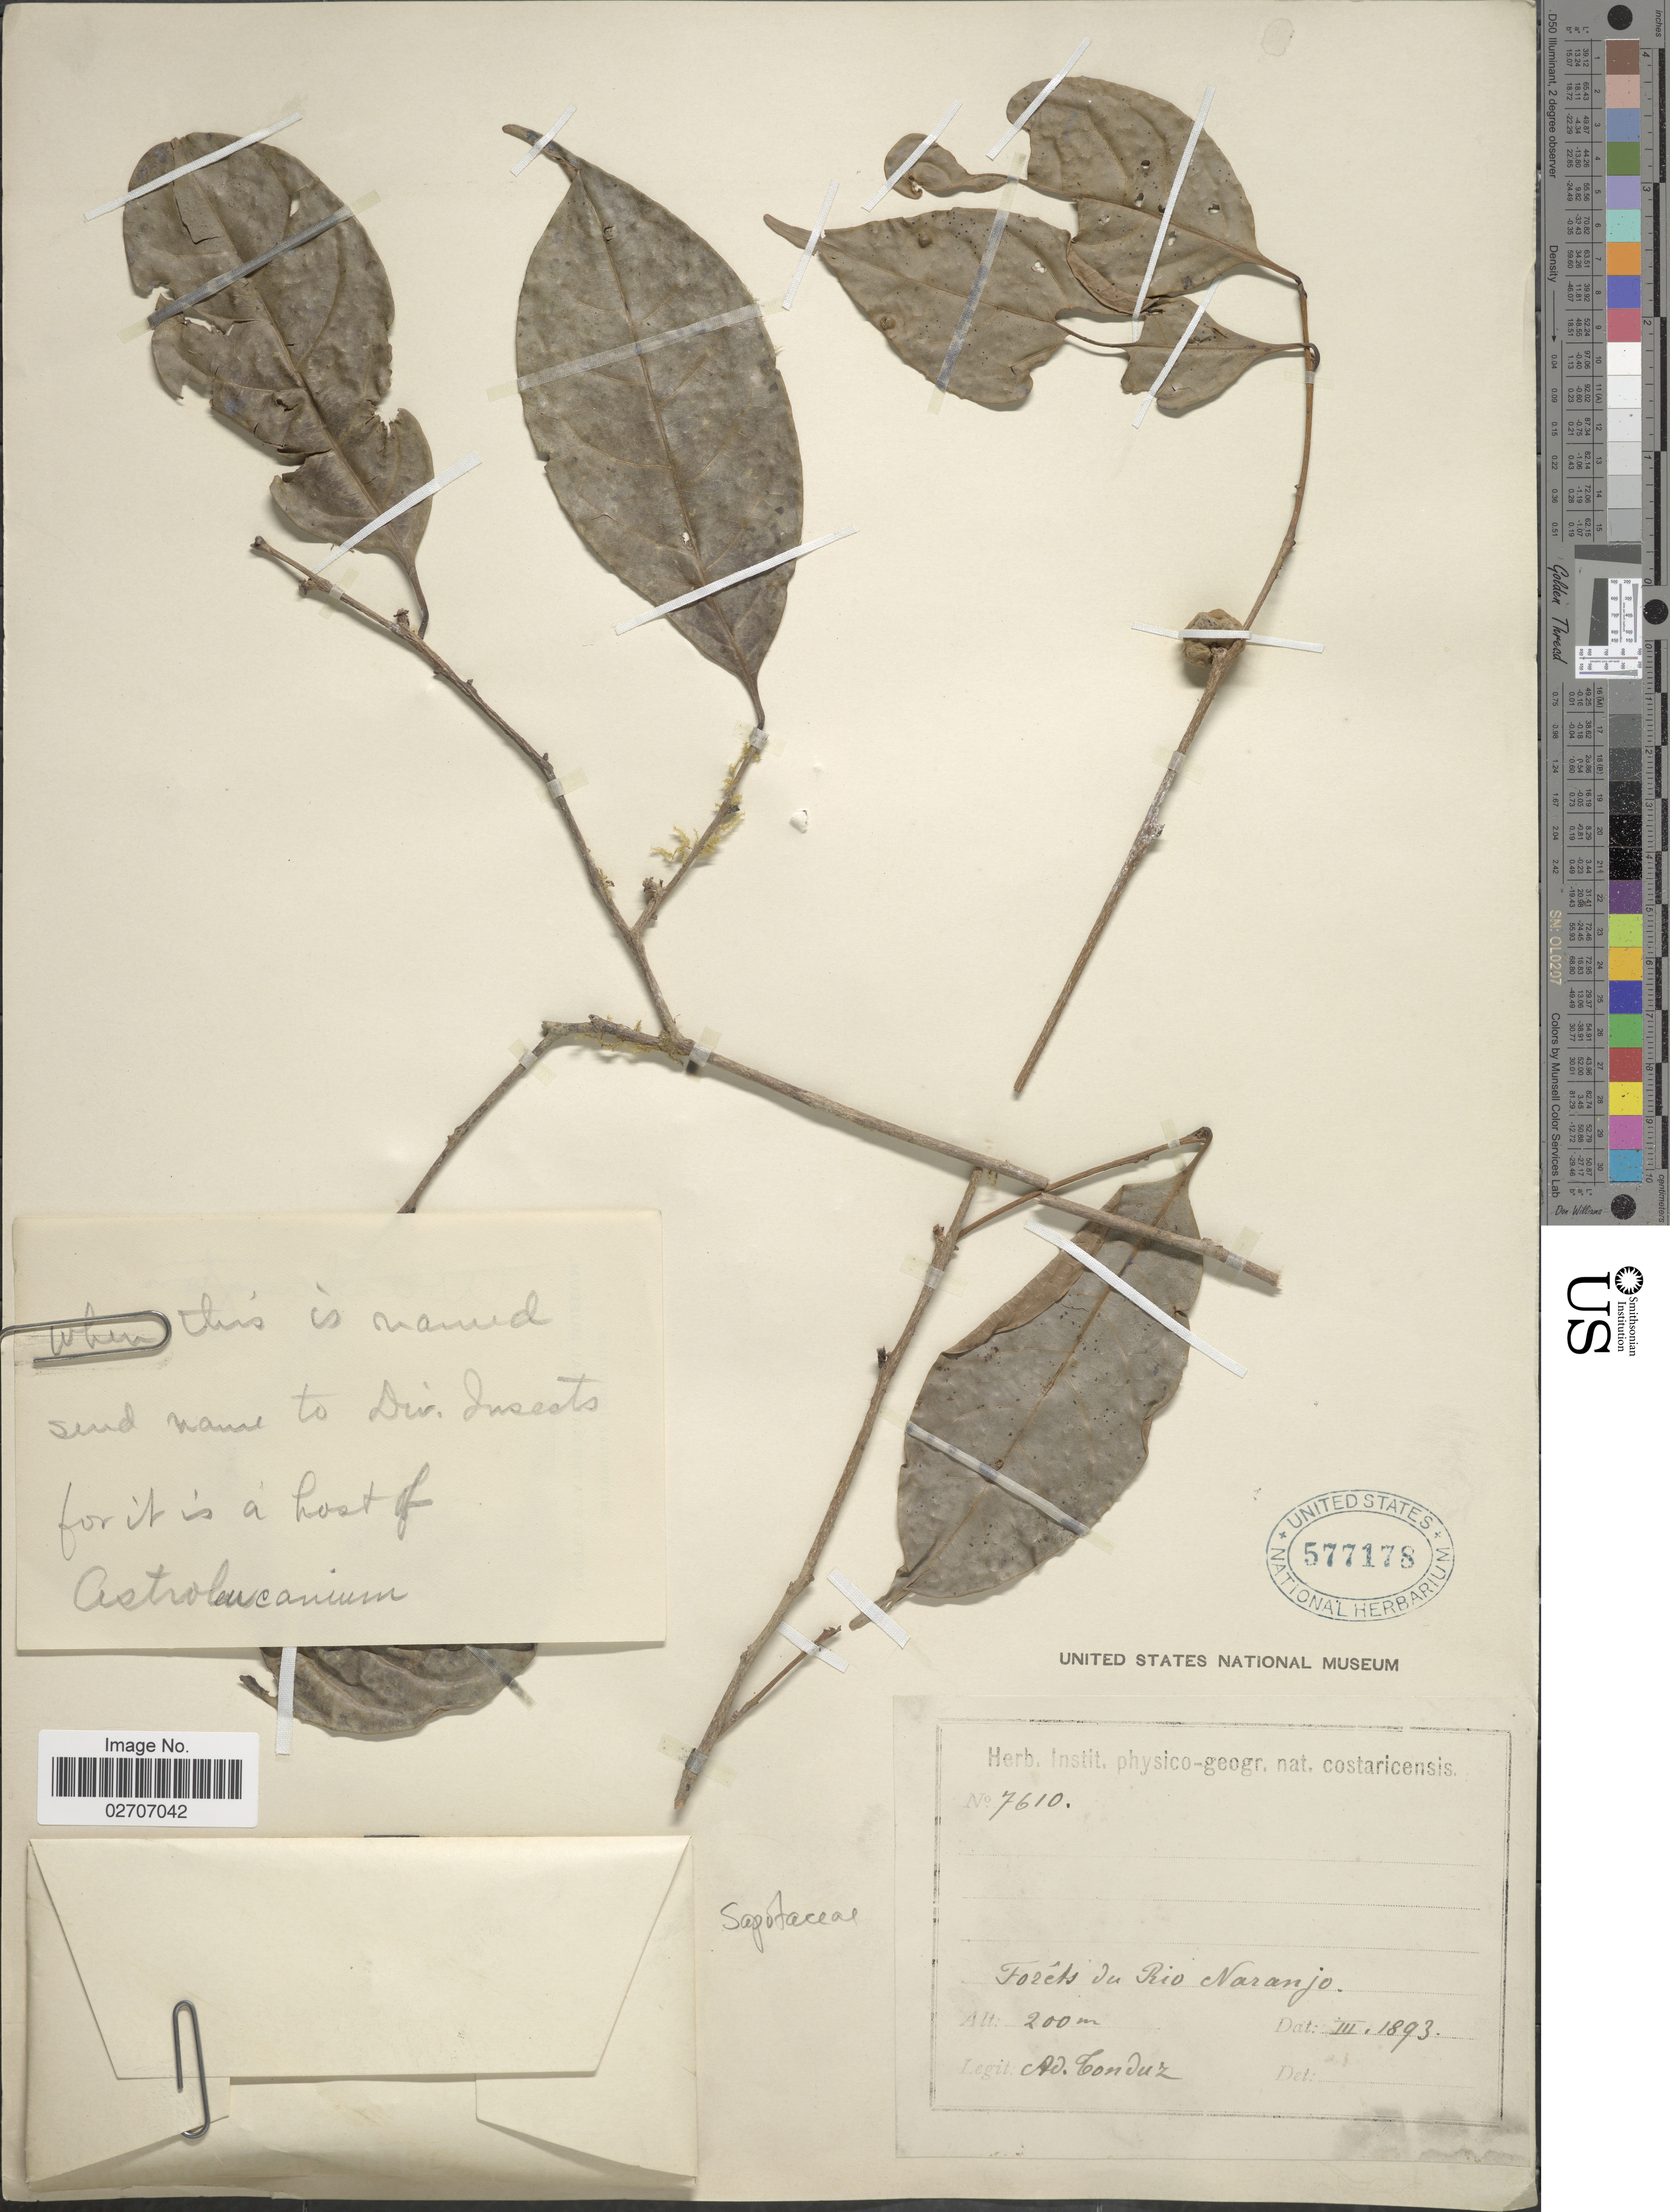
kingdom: Plantae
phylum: Tracheophyta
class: Magnoliopsida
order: Ericales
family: Sapotaceae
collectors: A. Tonduz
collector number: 7610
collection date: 1893-03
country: Costa Rica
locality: Forêts du Rio Naranjo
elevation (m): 200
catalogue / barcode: US 577178